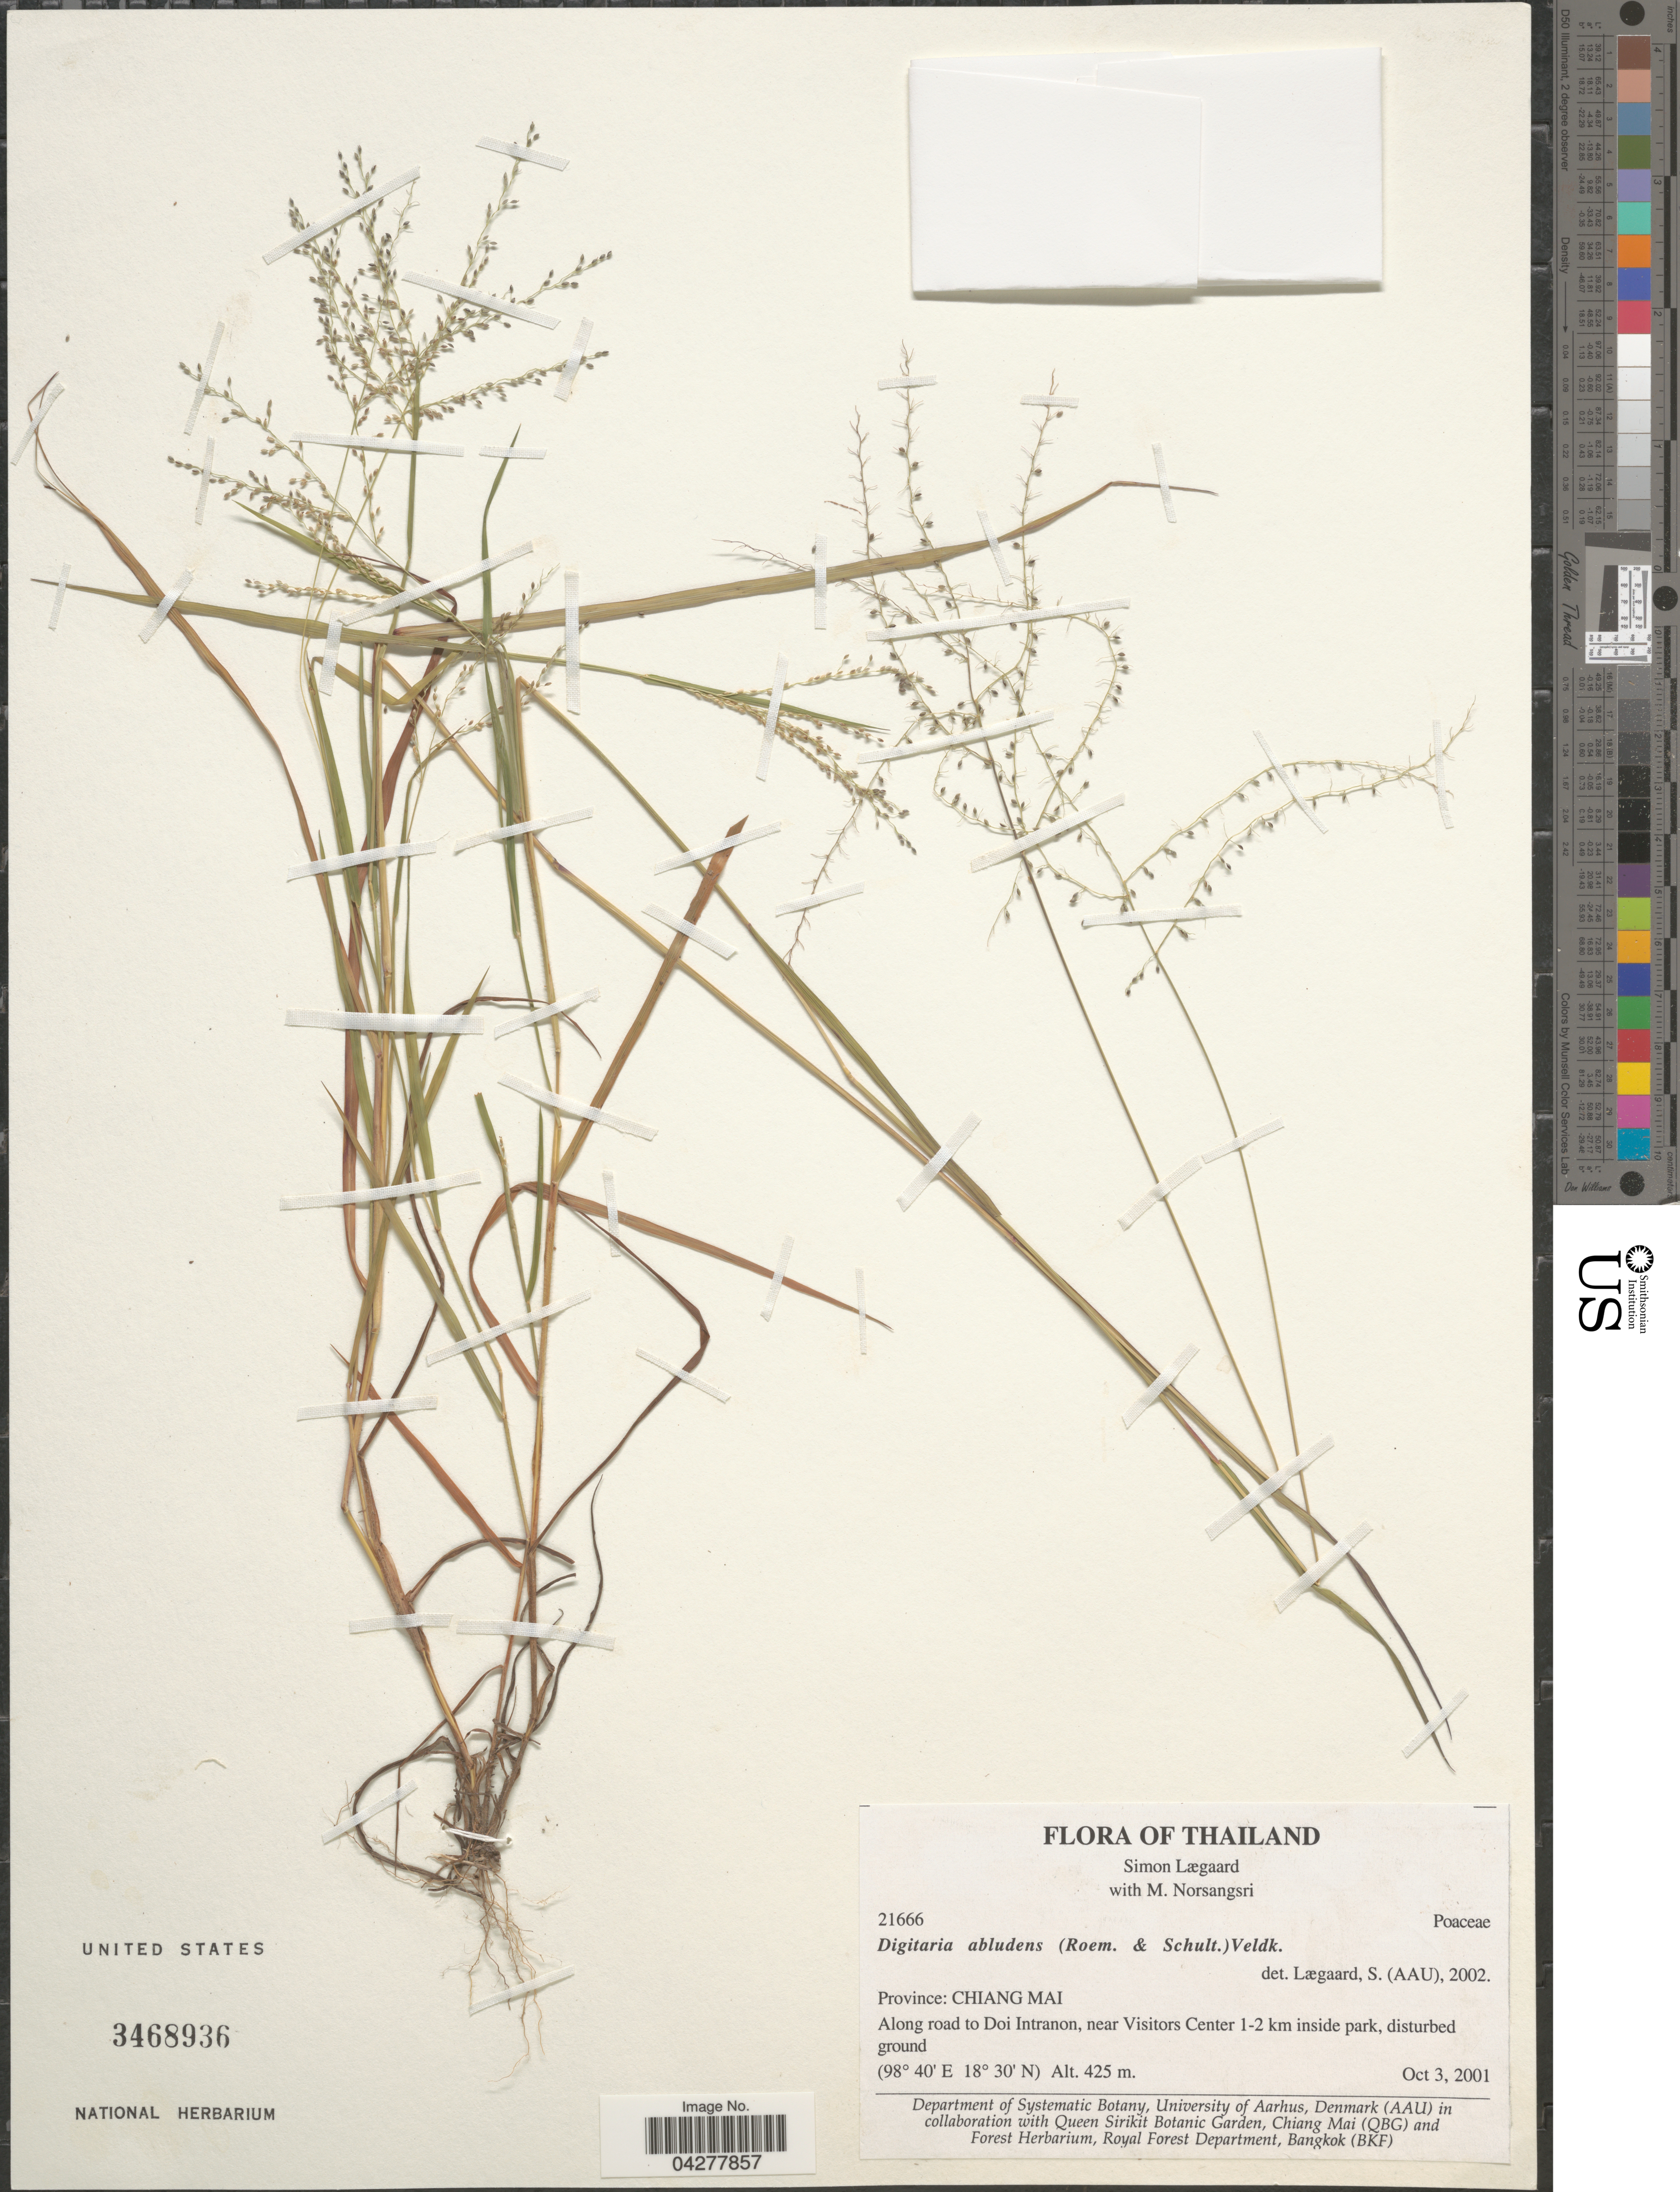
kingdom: Plantae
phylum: Tracheophyta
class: Liliopsida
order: Poales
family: Poaceae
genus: Digitaria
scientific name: Digitaria abludens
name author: (Roem. & Schult.) Veldkamp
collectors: S. Lægaard & M. Norsangsri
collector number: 21666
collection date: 2001-10-03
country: Thailand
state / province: Chiang Mai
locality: Along road to Doi Intranon, near Visitors Center 1-2 km inside park, disturbed ground.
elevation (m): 425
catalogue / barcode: US 3468936